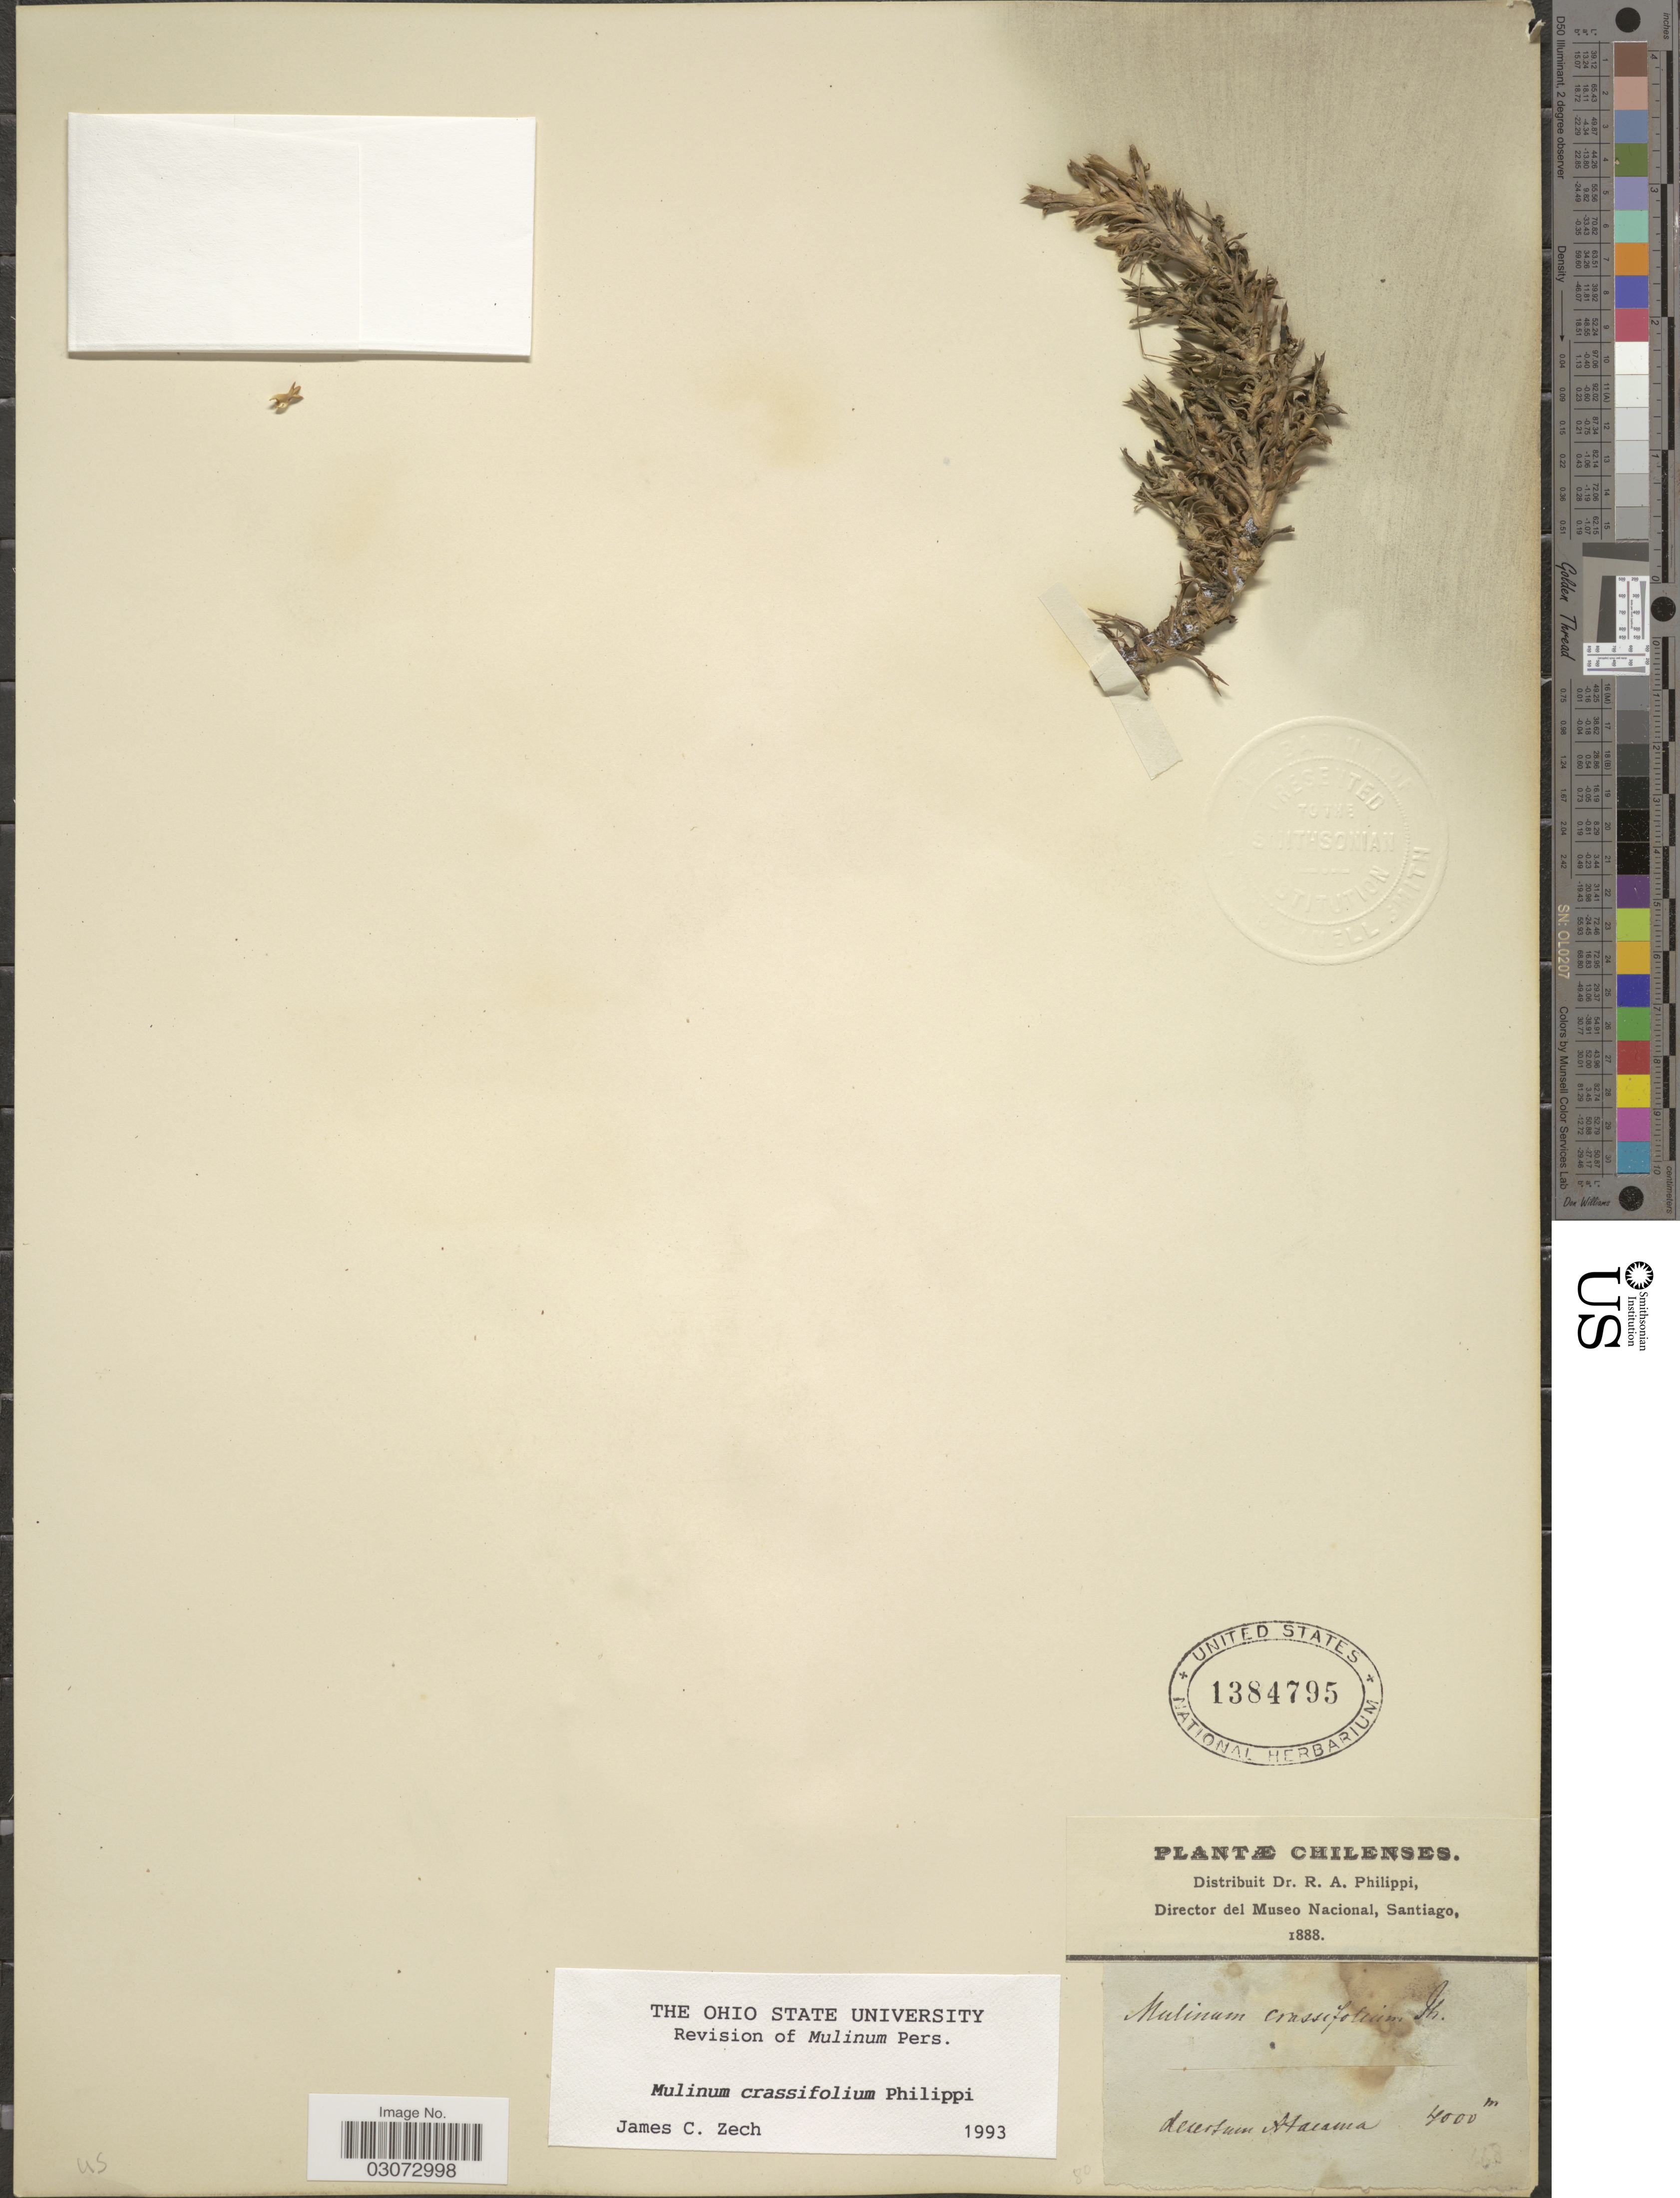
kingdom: Plantae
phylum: Tracheophyta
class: Magnoliopsida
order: Apiales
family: Apiaceae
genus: Mulinum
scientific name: Mulinum crassifolium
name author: Phil.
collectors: R. A. Philippi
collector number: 168*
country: Chile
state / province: Atacama (III)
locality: Chilenses. Desertum Atacama.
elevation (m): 4000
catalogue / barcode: US 1384795